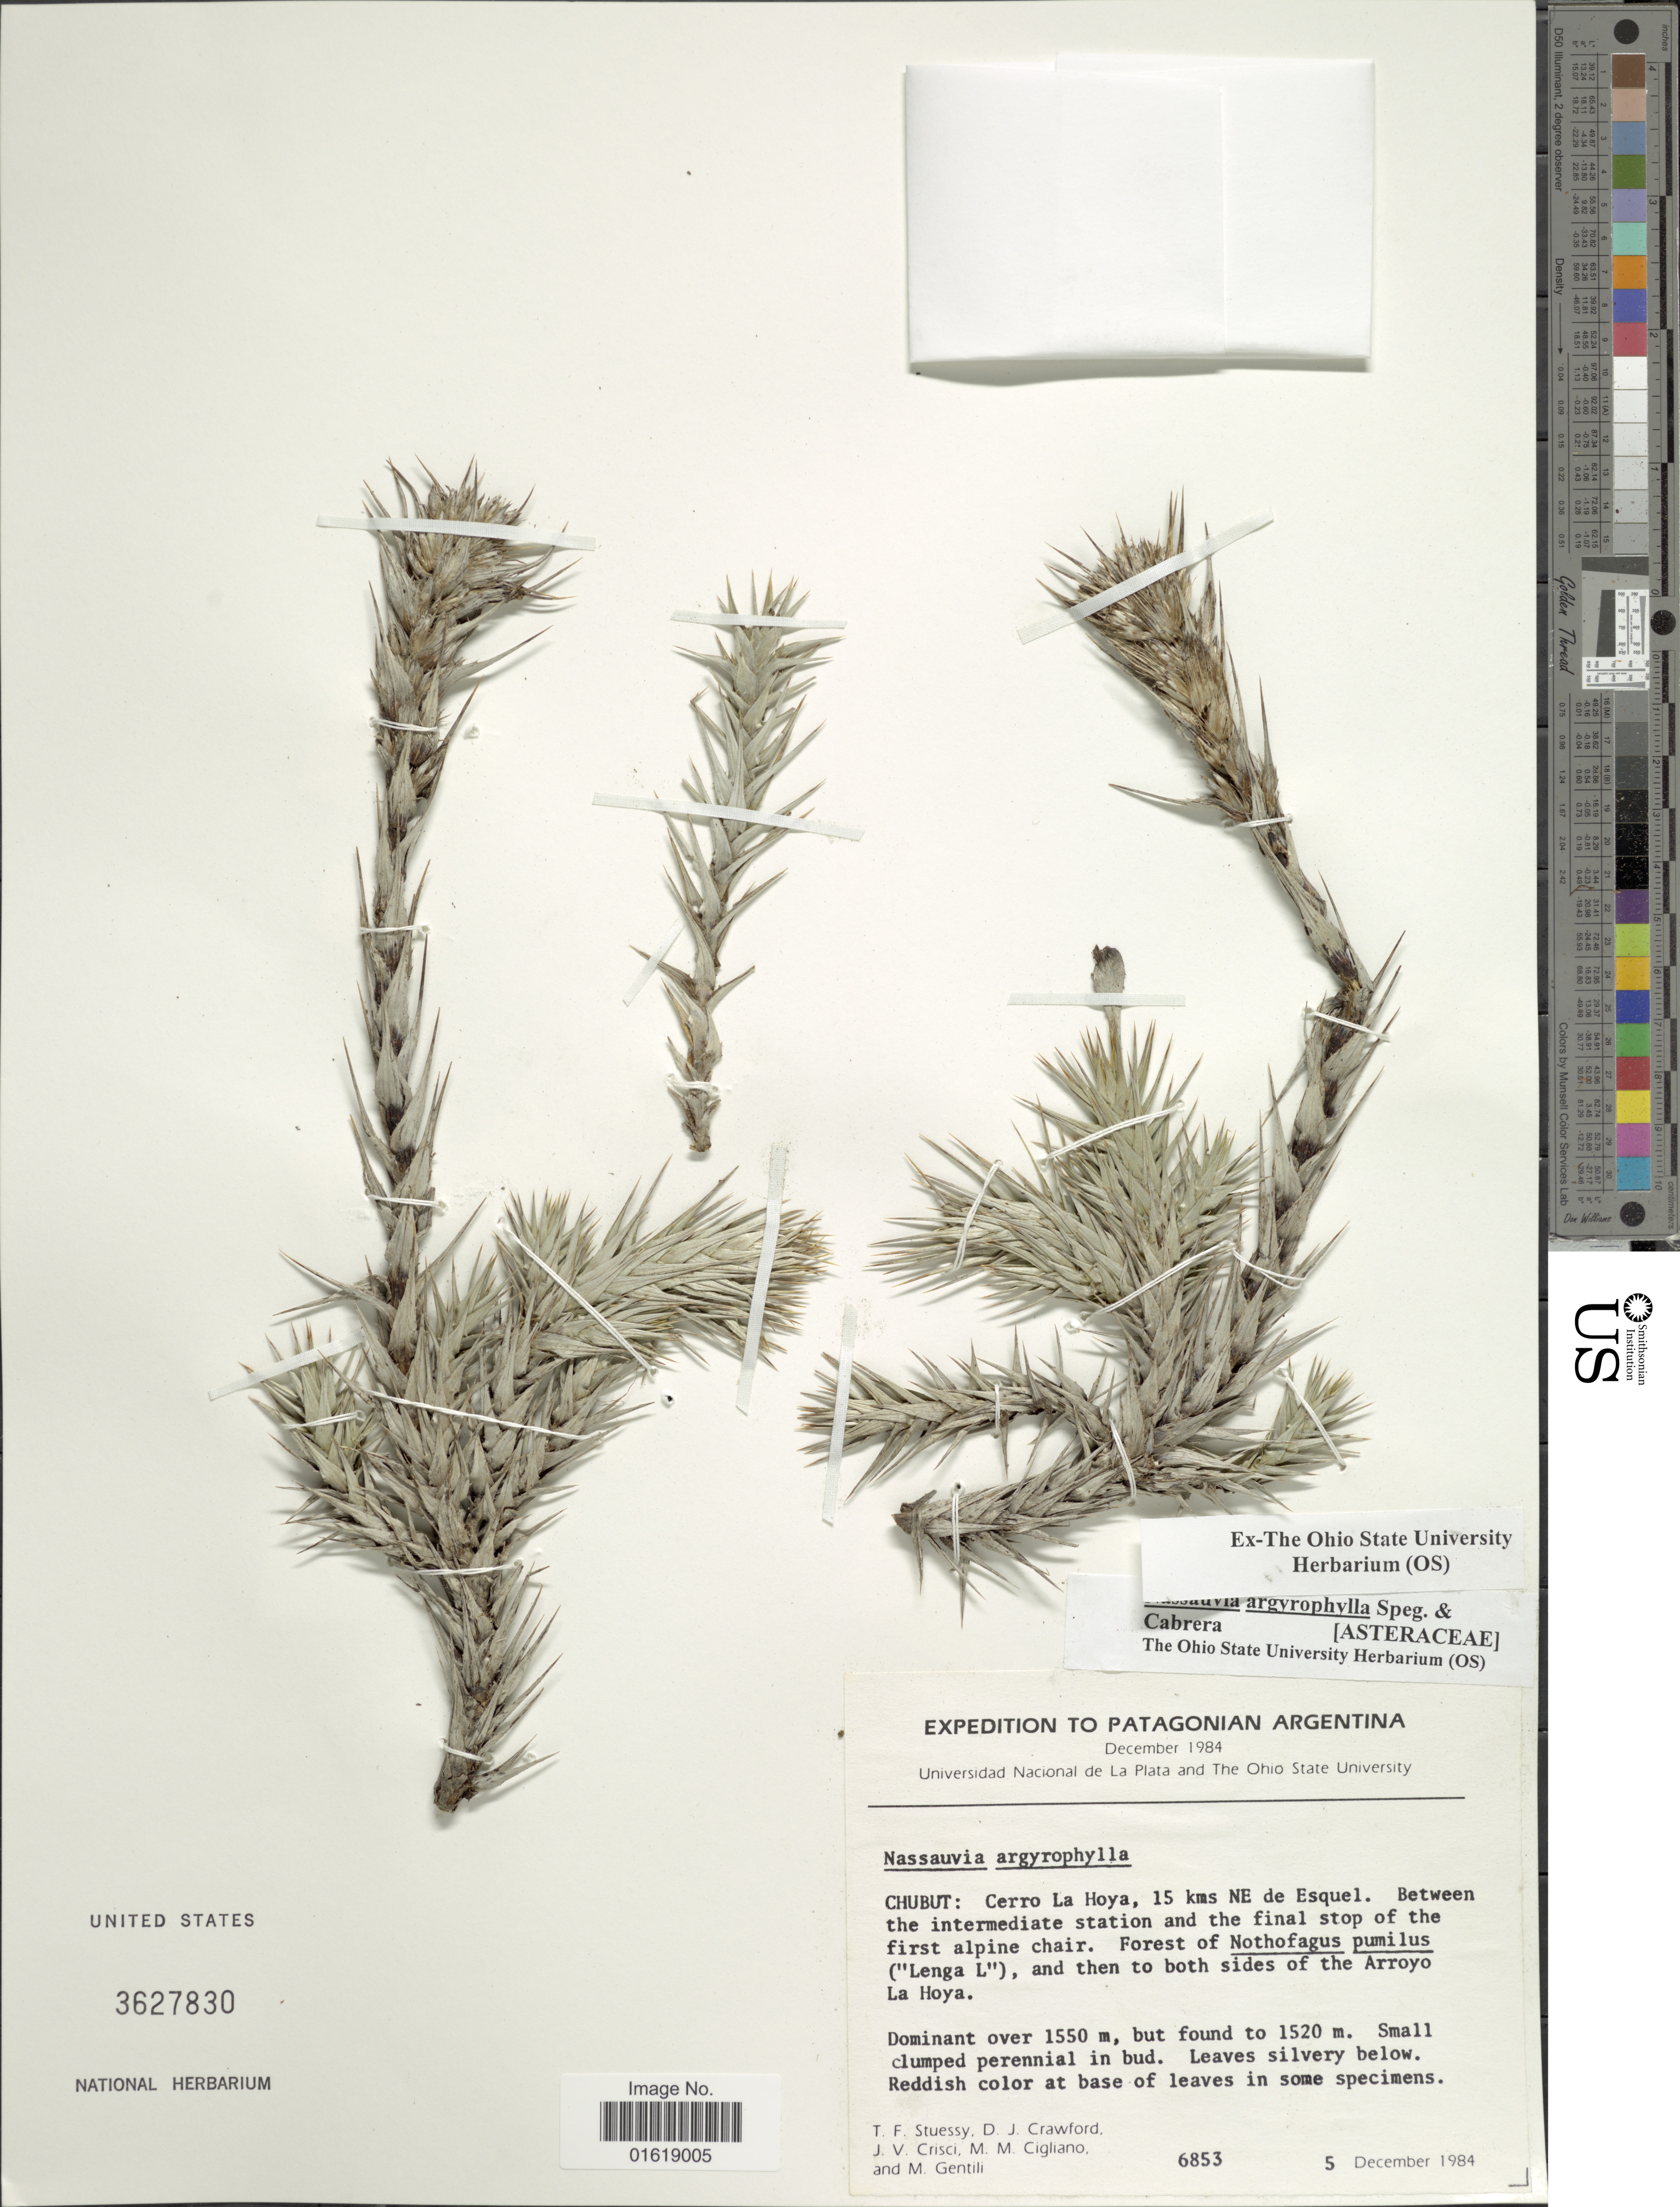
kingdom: Plantae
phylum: Tracheophyta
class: Magnoliopsida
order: Asterales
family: Asteraceae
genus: Nassauvia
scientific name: Nassauvia argyrophylla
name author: Speg. ex Cabrera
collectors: T. Stuessy, D. Crawford, J. Crisci, M. Cigliano & M. Gentili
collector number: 6853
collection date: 1984-12-05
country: Argentina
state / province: Chubut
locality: Chubut: Cerro La Hoya, 15 kms NE de Esquel. Between the intermediate station and the final stop of the first alpine chair.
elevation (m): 1520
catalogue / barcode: US 3627830